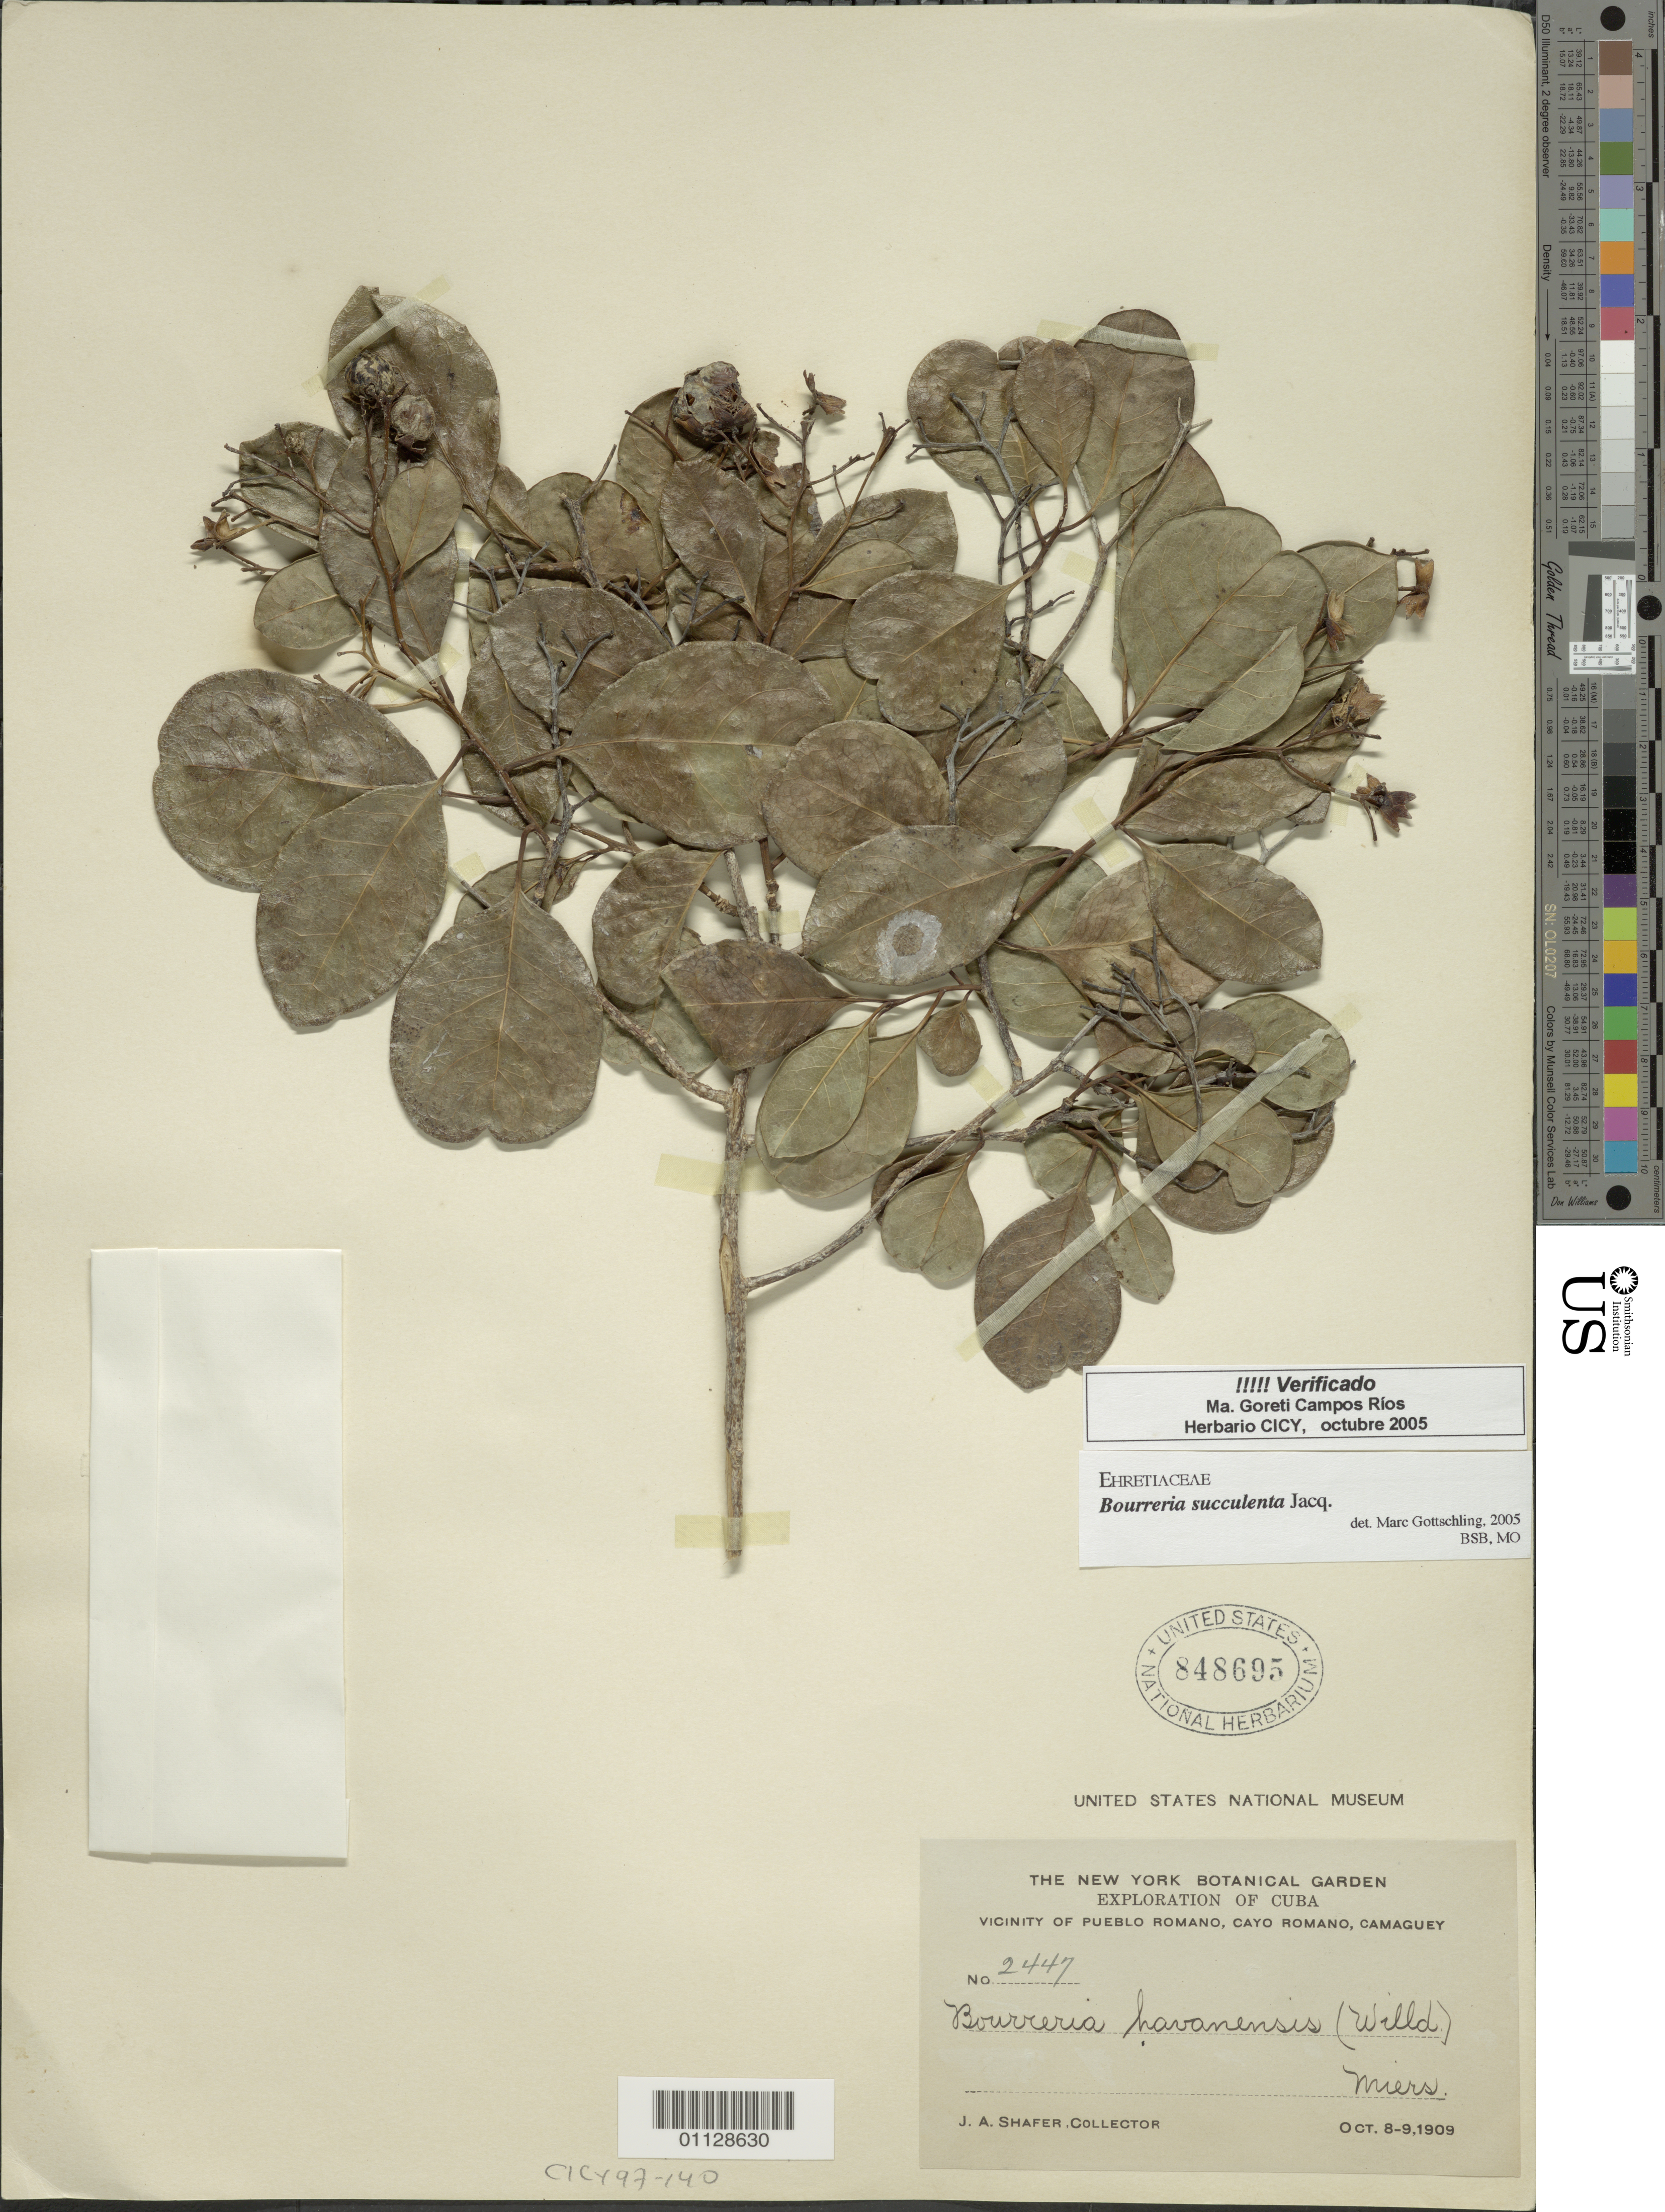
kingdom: Plantae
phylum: Tracheophyta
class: Magnoliopsida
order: Boraginales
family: Ehretiaceae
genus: Bourreria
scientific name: Bourreria succulenta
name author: Jacq.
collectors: J. A. Shafer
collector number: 2447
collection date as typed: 08 Oct 1909 and 09 Oct 1909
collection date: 1909-10-08,1909-10-09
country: Cuba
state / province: Camagüey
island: Cuba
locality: Vicinity of Pueblo Romano, Cayo Romano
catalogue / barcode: US 848695